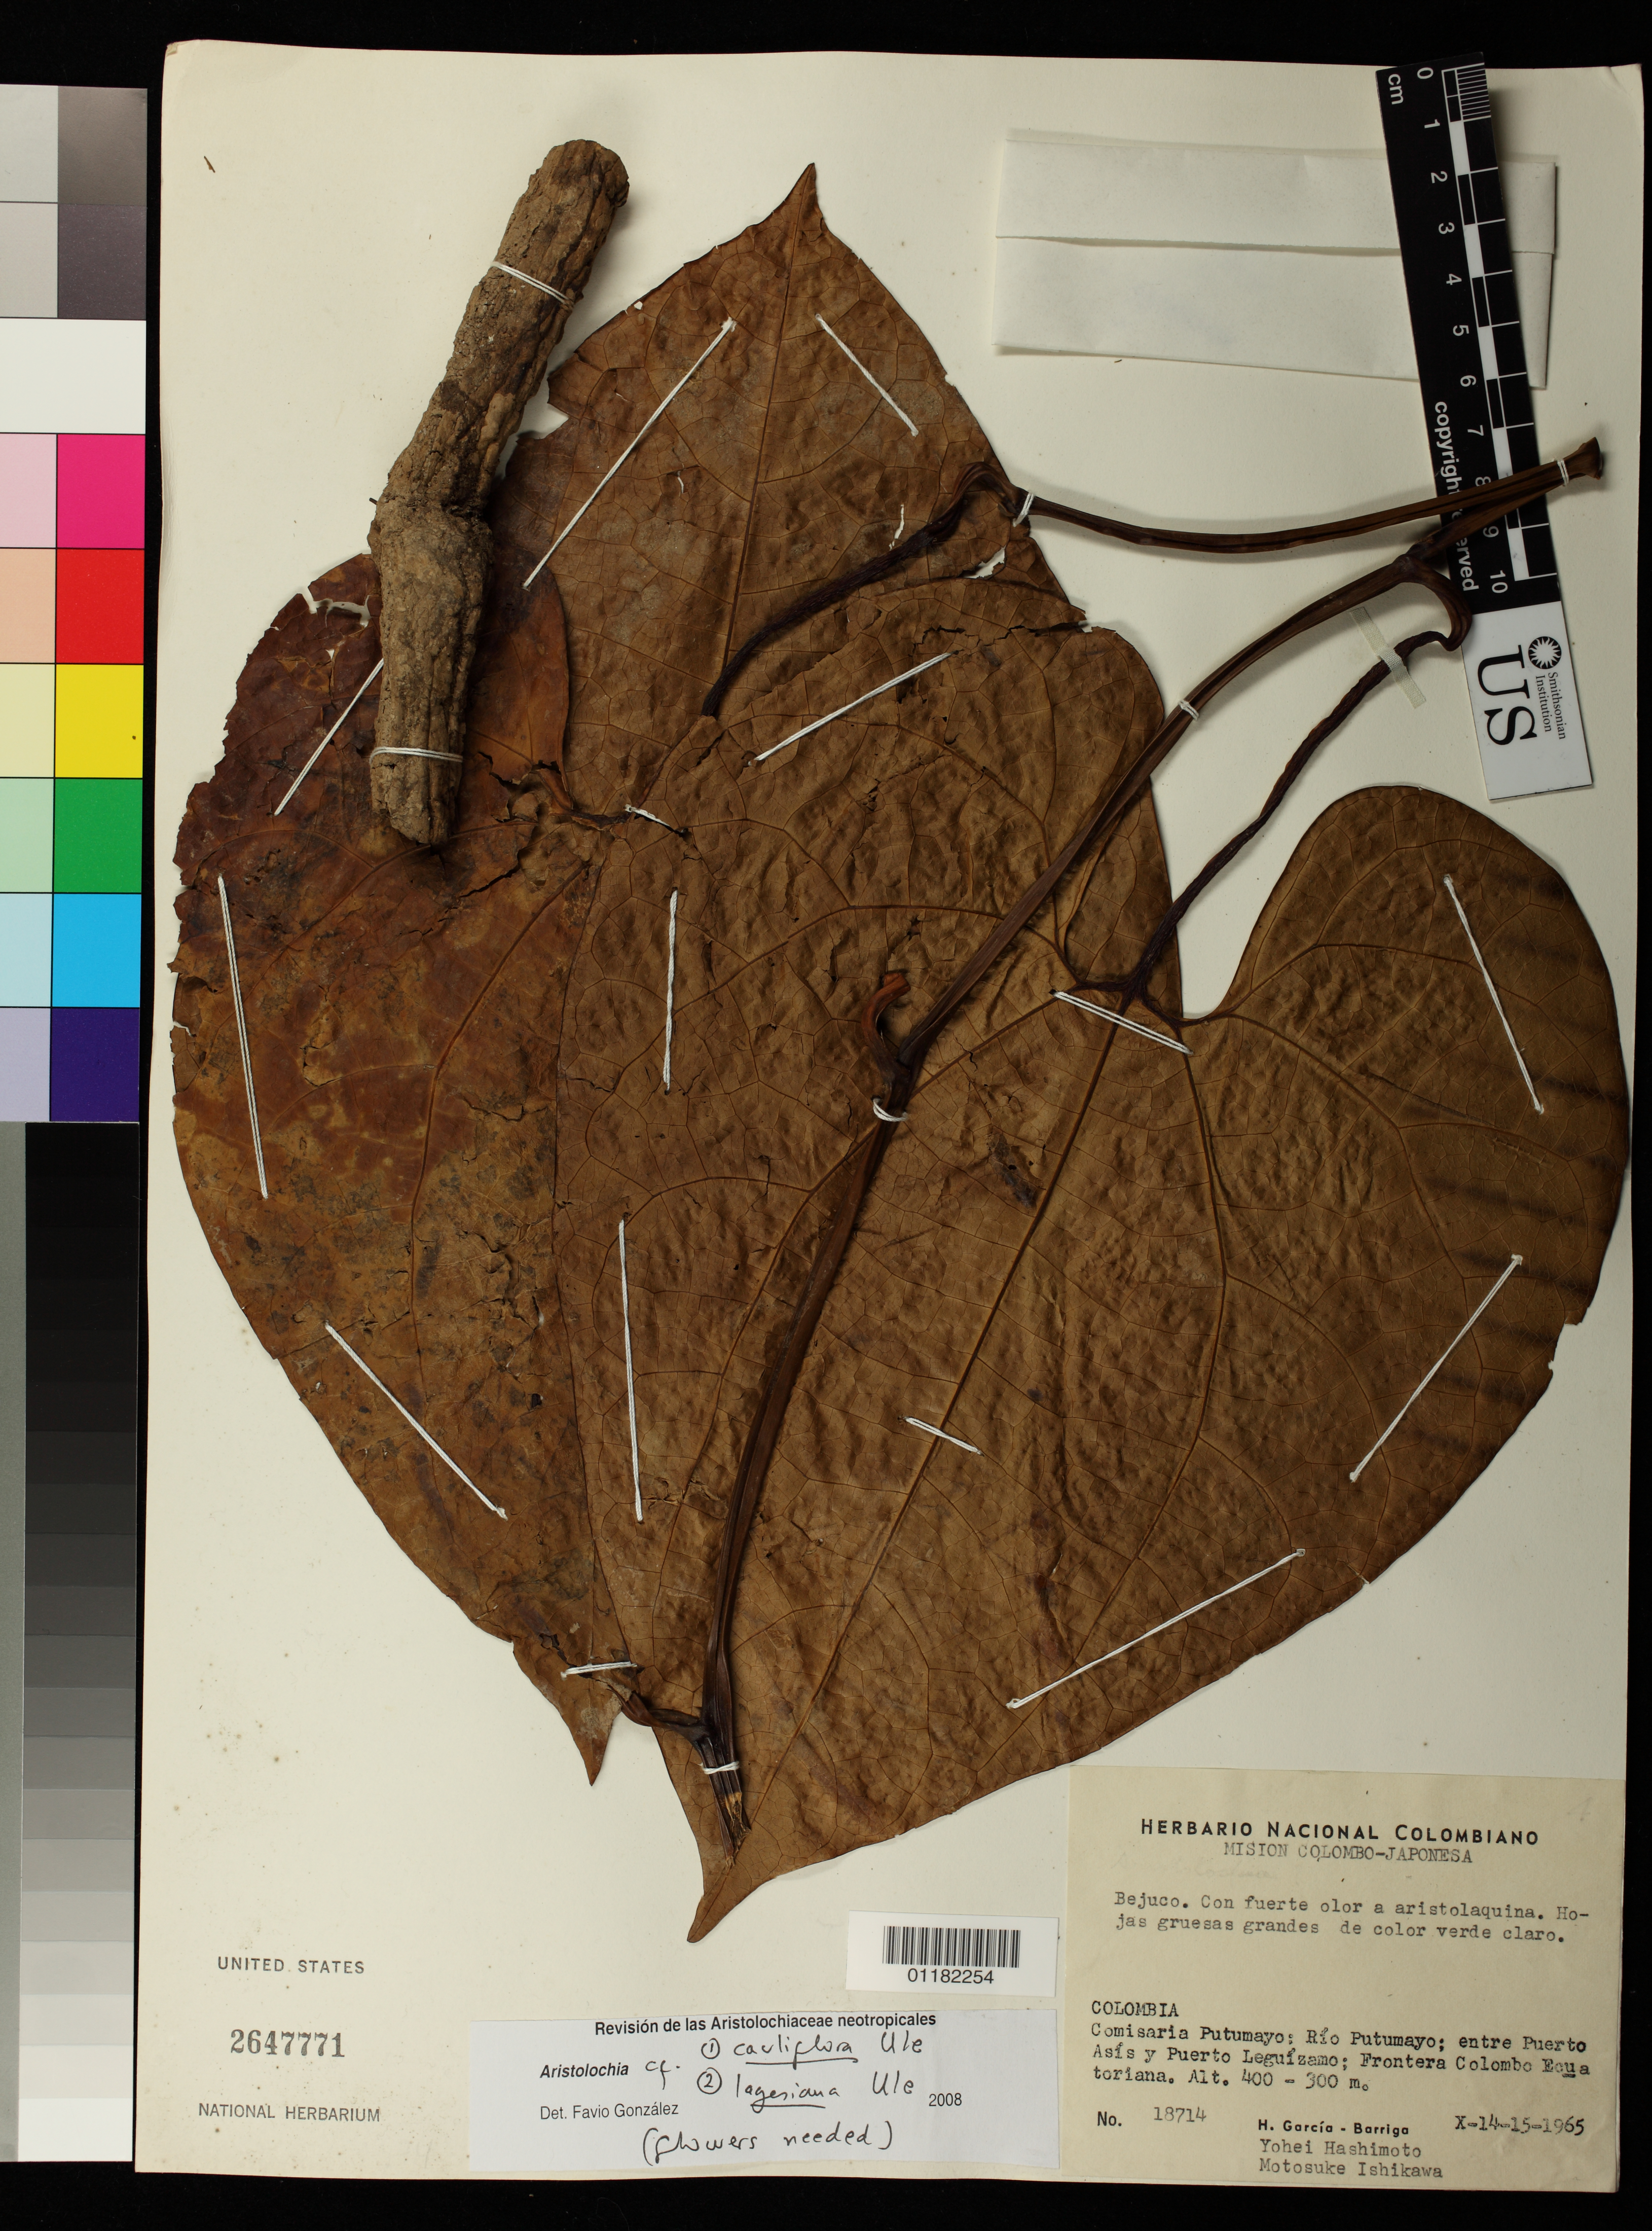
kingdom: Plantae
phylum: Tracheophyta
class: Magnoliopsida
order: Piperales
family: Aristolochiaceae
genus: Aristolochia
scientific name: Aristolochia cauliflora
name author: Ule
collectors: H. García Barriga, Y. Hashimoto & M. Ishikawa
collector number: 18714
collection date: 1965-10-14/1965-10-15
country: Colombia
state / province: Putumayo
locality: Rio Putamayo; entre Puerto Asis y Puerto Leguizamo; Frontera Colombo Eouatoriana.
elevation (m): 300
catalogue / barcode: US 2647771